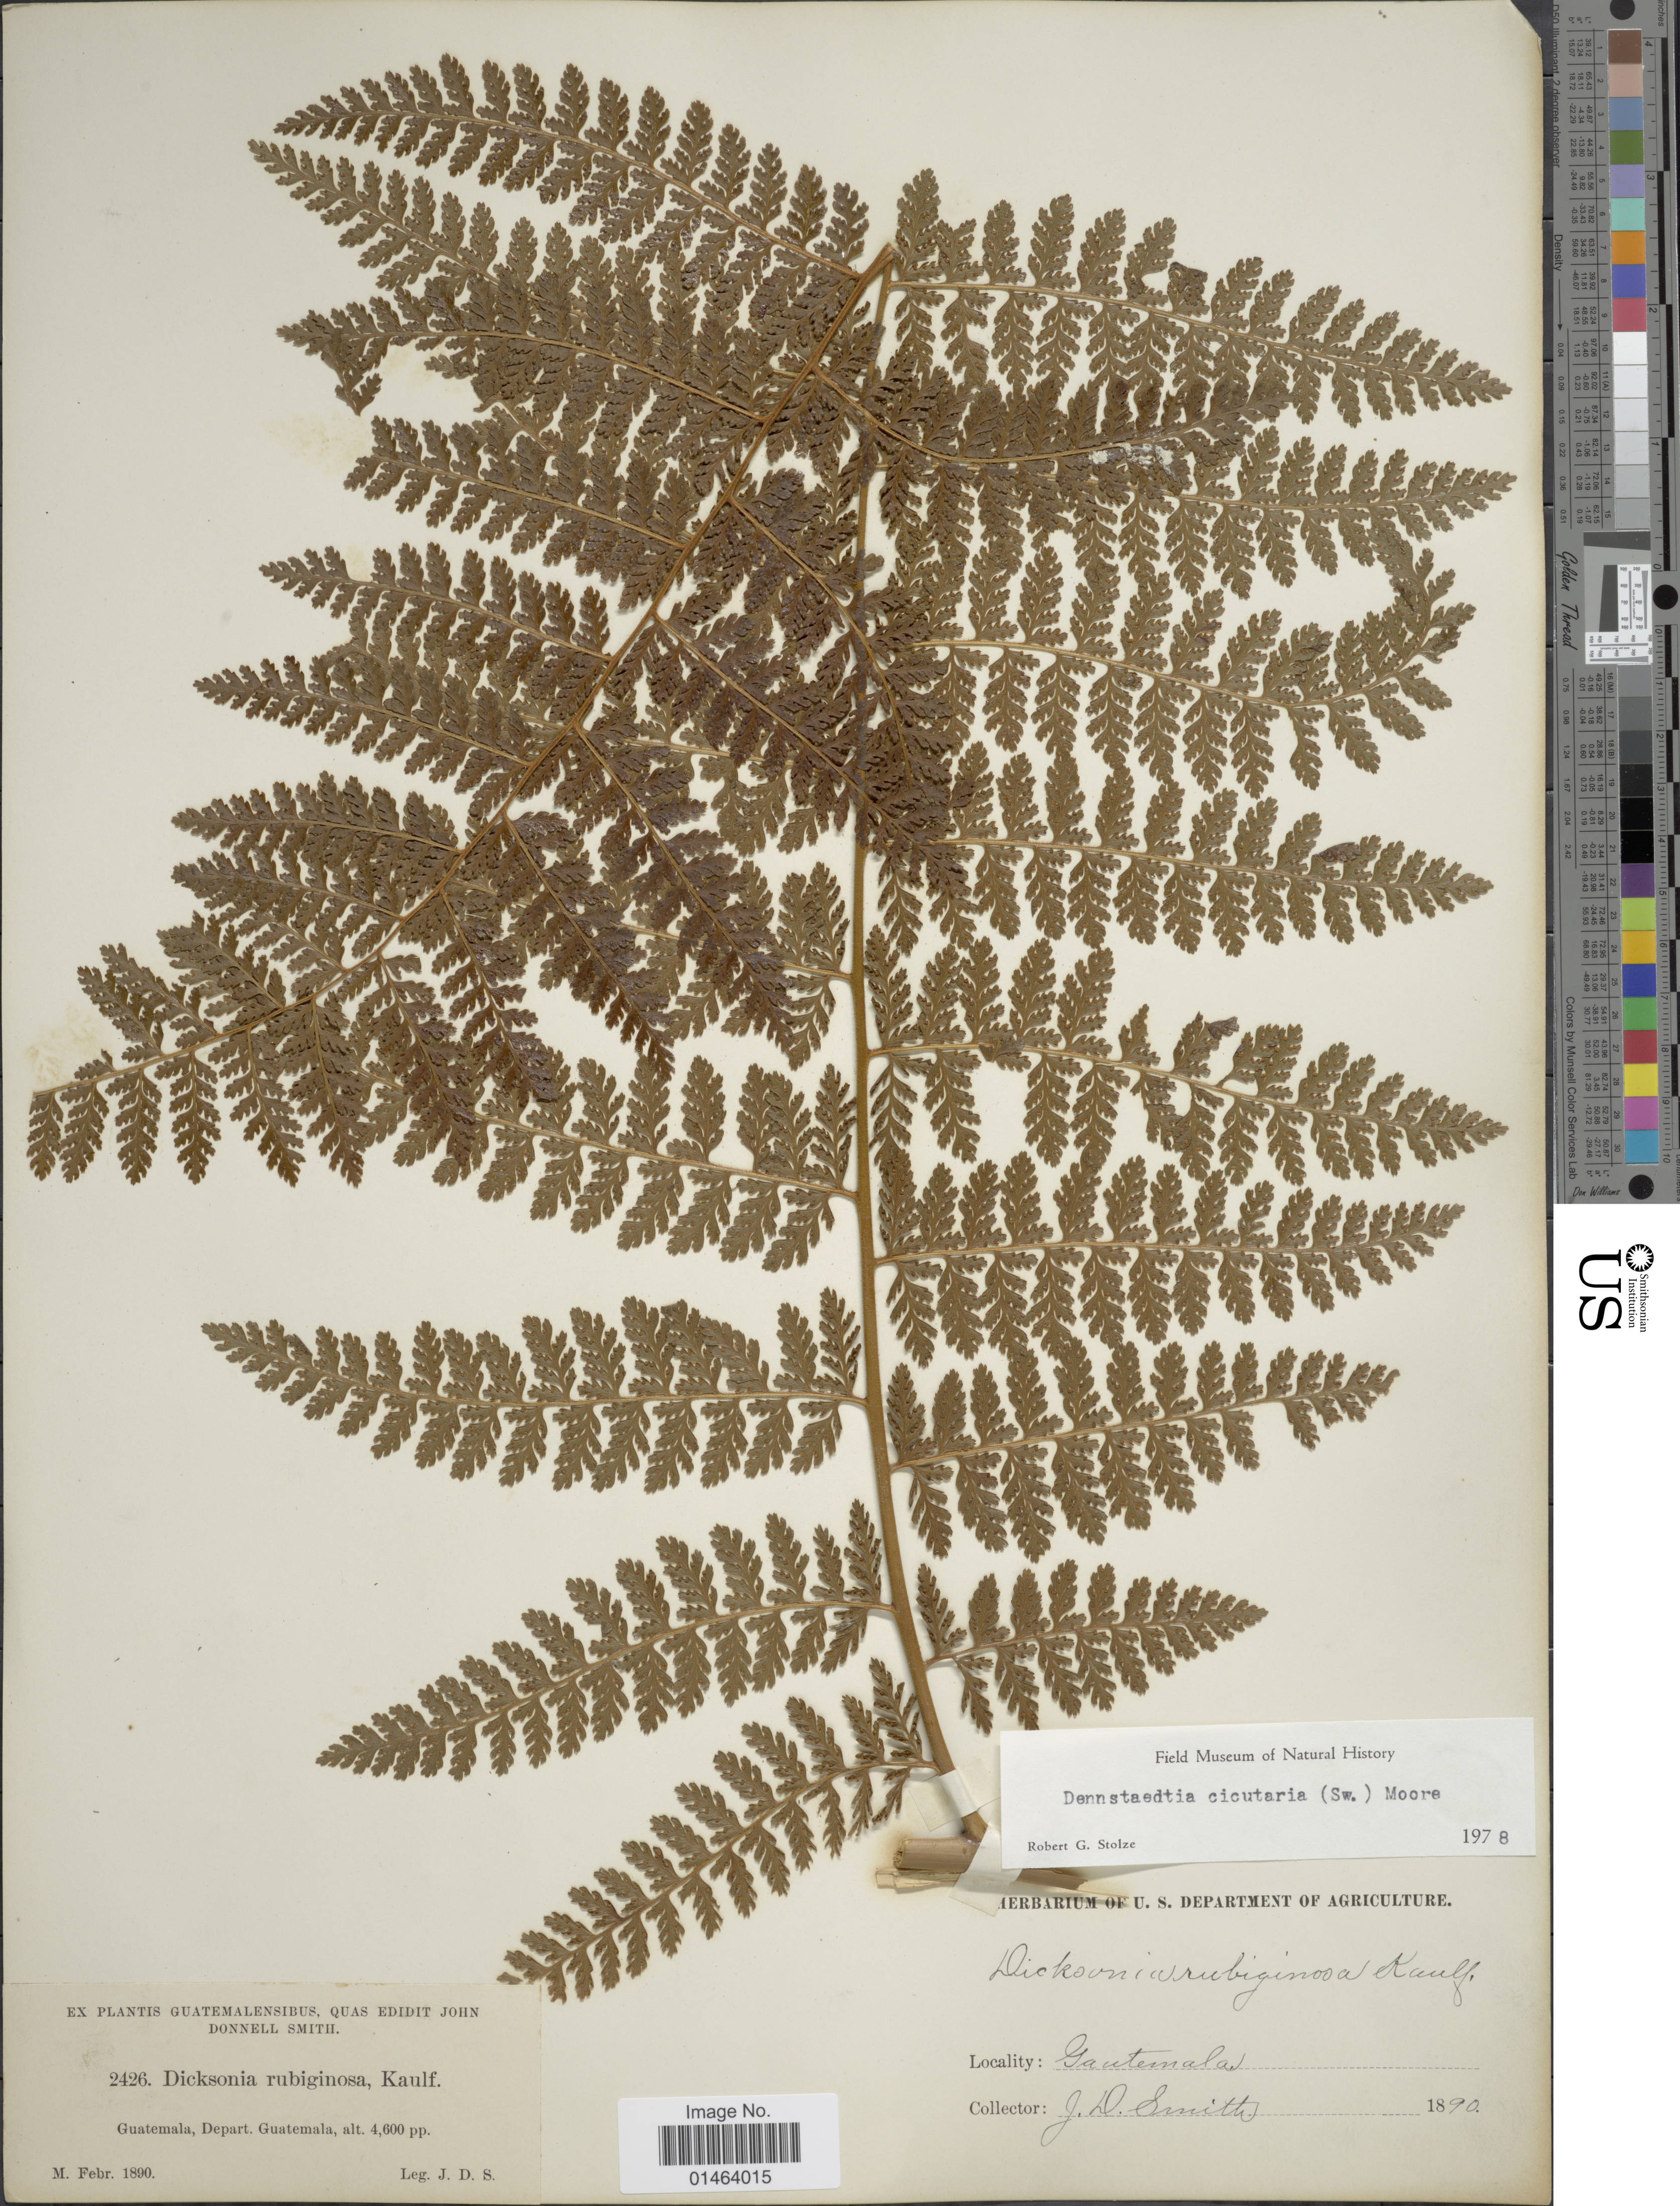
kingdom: Plantae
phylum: Tracheophyta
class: Polypodiopsida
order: Polypodiales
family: Dennstaedtiaceae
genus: Dennstaedtia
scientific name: Dennstaedtia cicutaria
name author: (Sw.) T. Moore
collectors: J. D. Smith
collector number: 2426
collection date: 1890-02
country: Guatemala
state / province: Guatemala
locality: Guatemala, Depart. Guatemala.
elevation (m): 1402